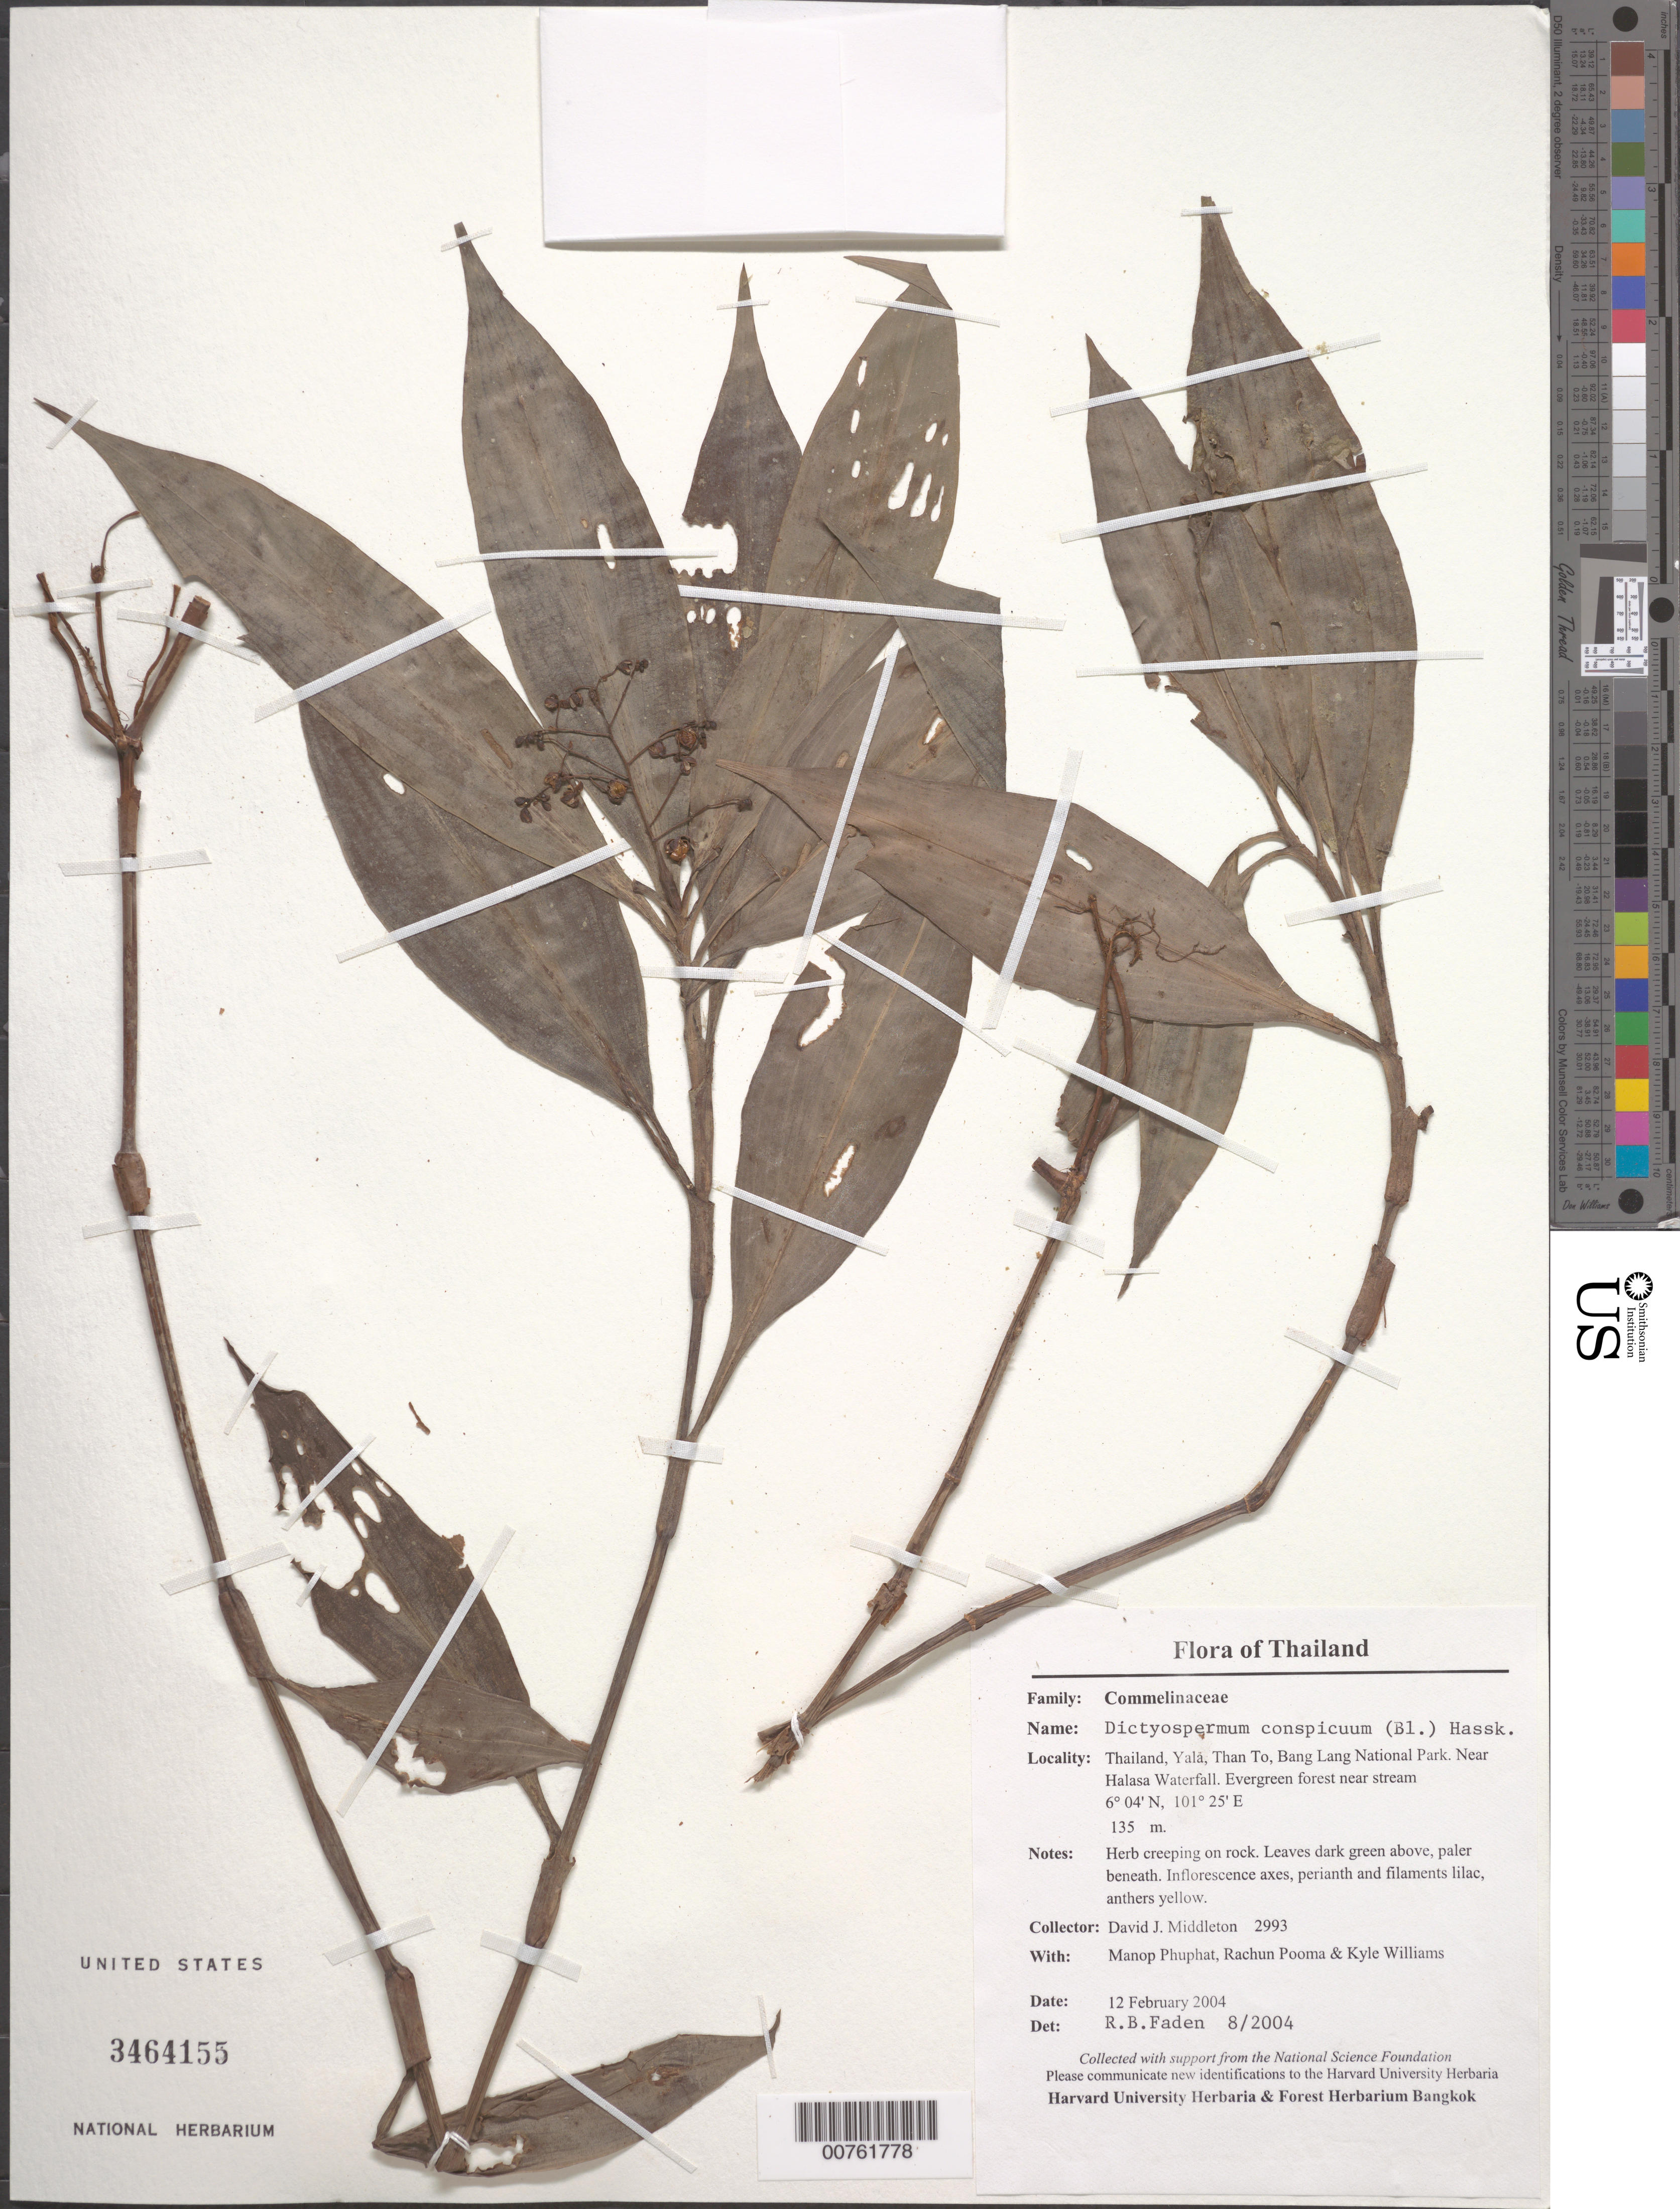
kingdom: Plantae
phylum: Tracheophyta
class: Liliopsida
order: Commelinales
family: Commelinaceae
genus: Dictyospermum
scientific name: Dictyospermum conspicuum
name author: (Blume) Hassk.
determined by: Faden, Robert B., (US), Smithsonian Institution - National Museum of Natural History (UNITED STATES)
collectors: D. J. Middleton et al.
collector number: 2993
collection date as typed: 12 Feb 2004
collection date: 2004-02-12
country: Thailand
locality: Yala, Than To, Bang Lang National Park.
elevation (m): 135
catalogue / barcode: US 3464155